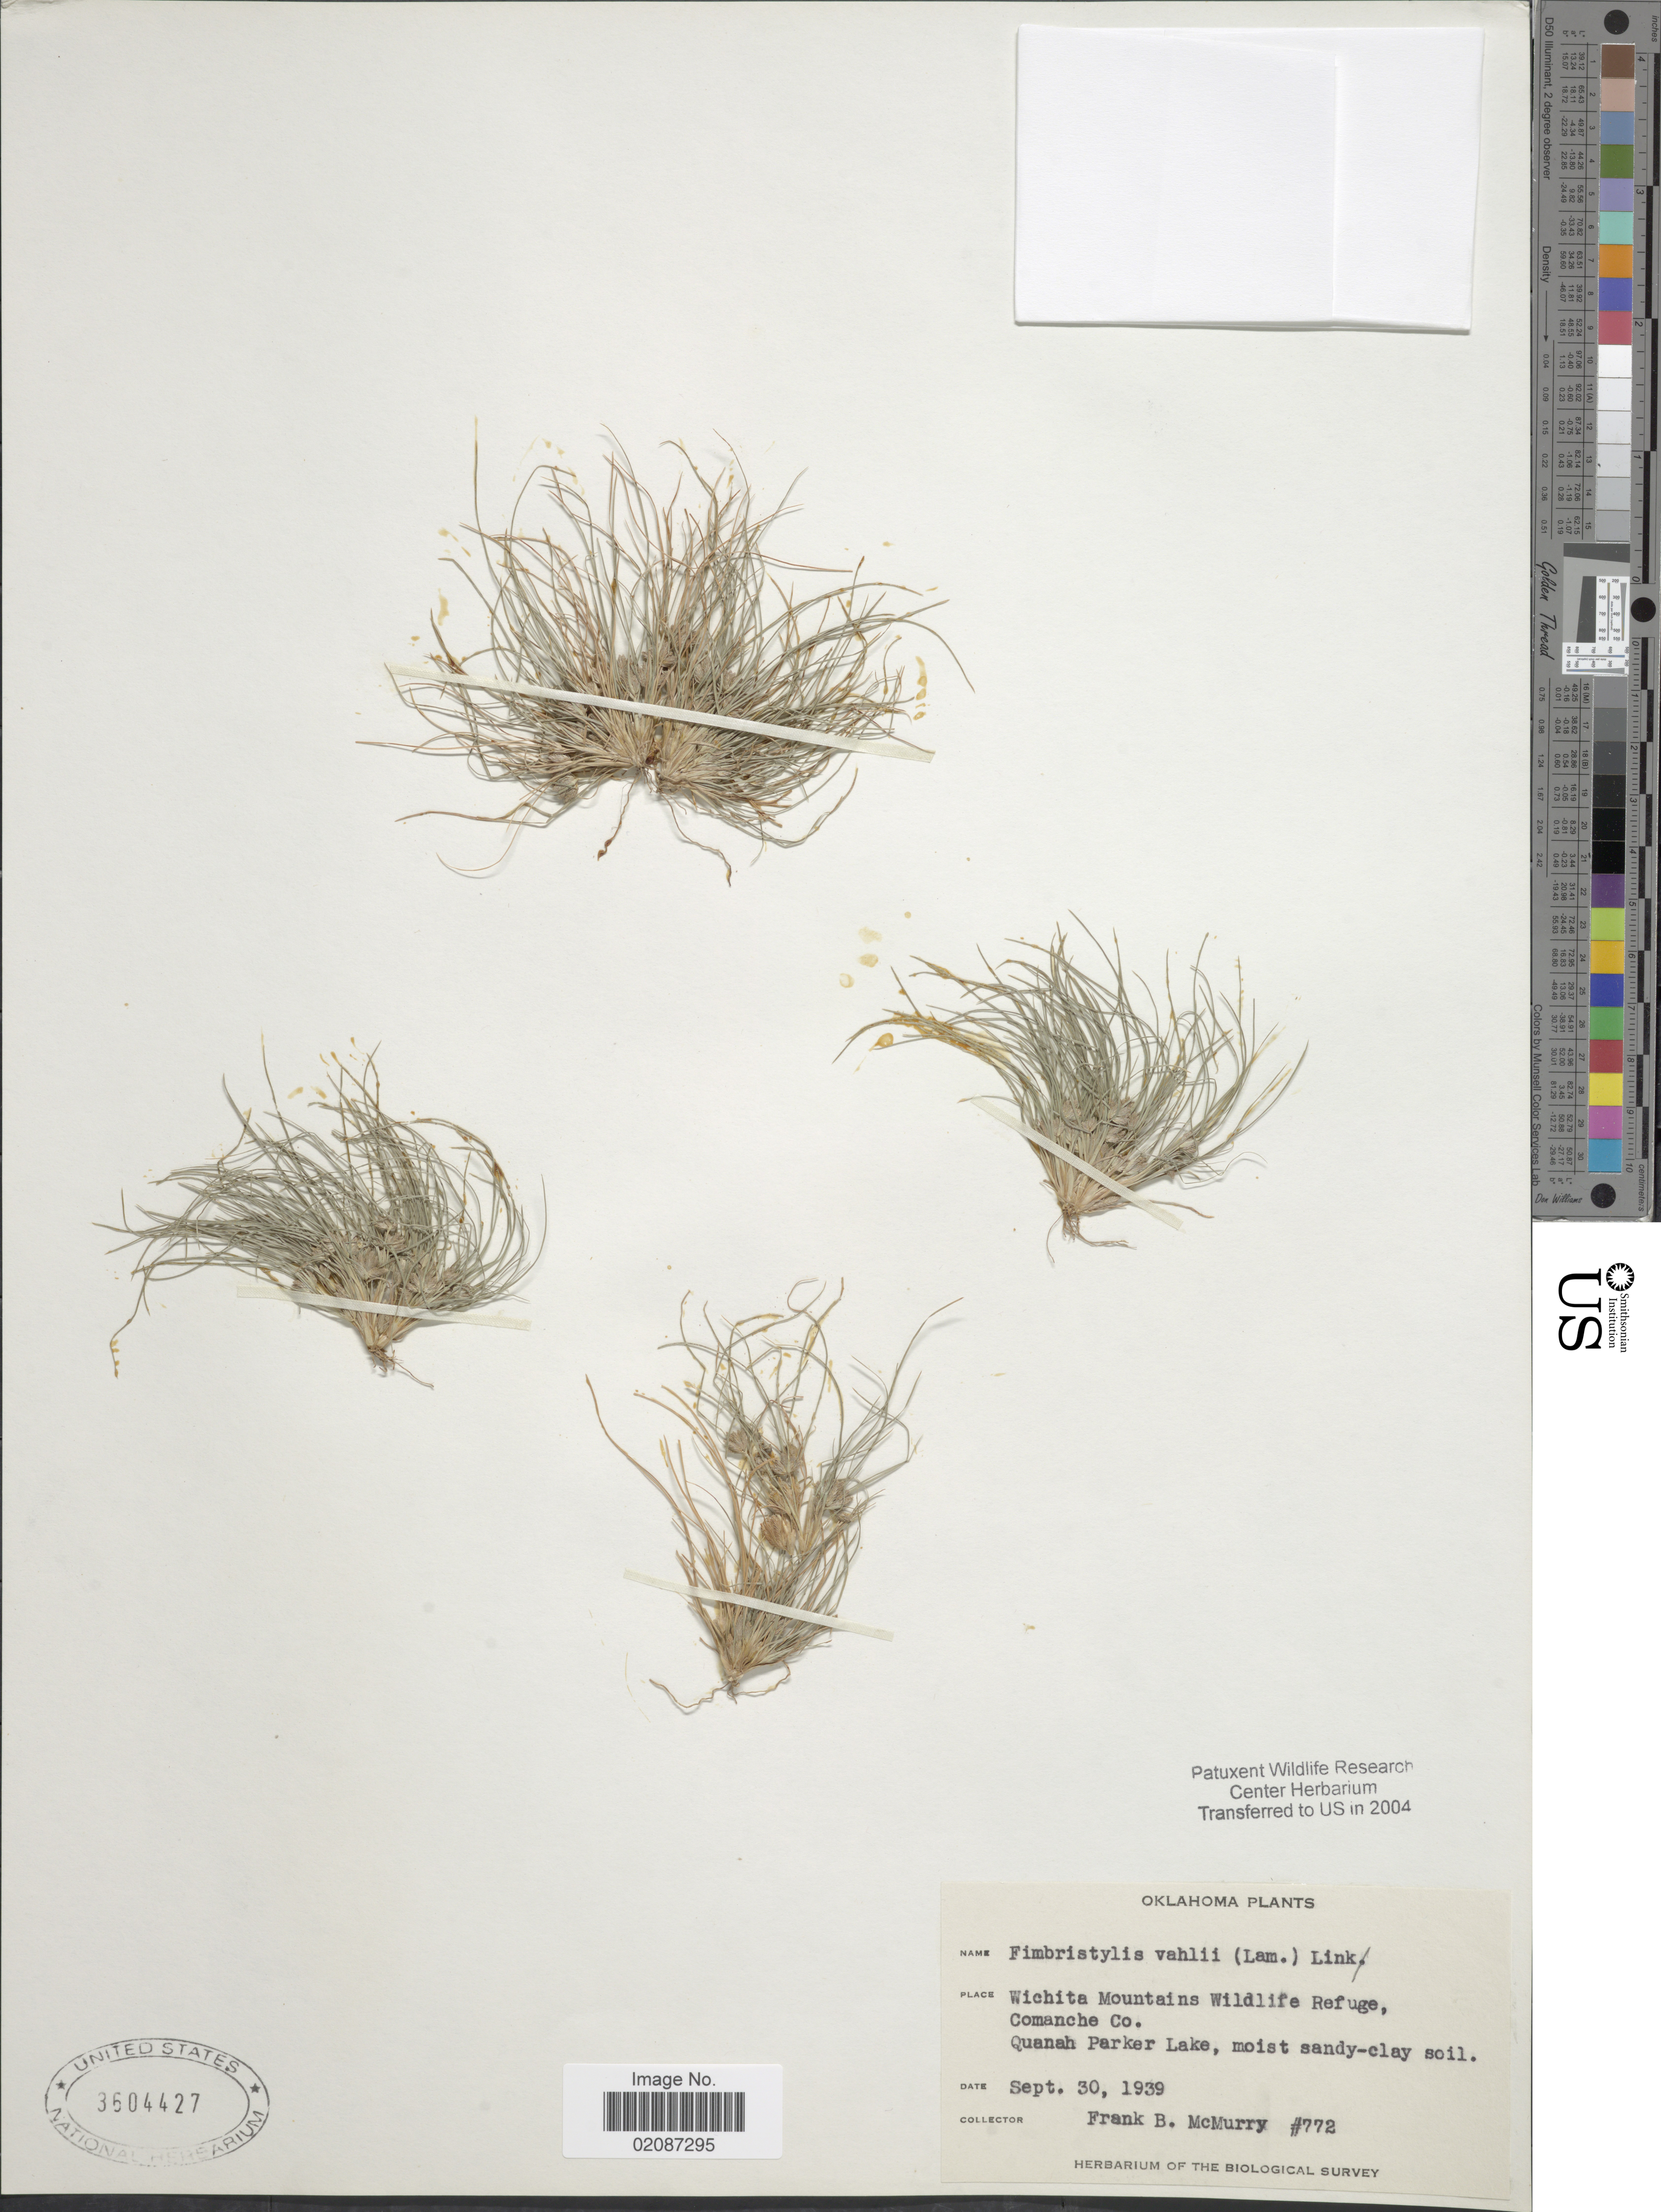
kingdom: Plantae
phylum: Tracheophyta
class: Liliopsida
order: Poales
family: Cyperaceae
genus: Fimbristylis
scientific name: Fimbristylis vahlii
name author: (Lam.) Link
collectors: F. B. McMurry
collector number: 772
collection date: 1939-09-30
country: United States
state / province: Oklahoma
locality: Whichita Mountains Wildlife Refuge, Comanche Co. Quanah Parker Lake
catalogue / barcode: US 3604427